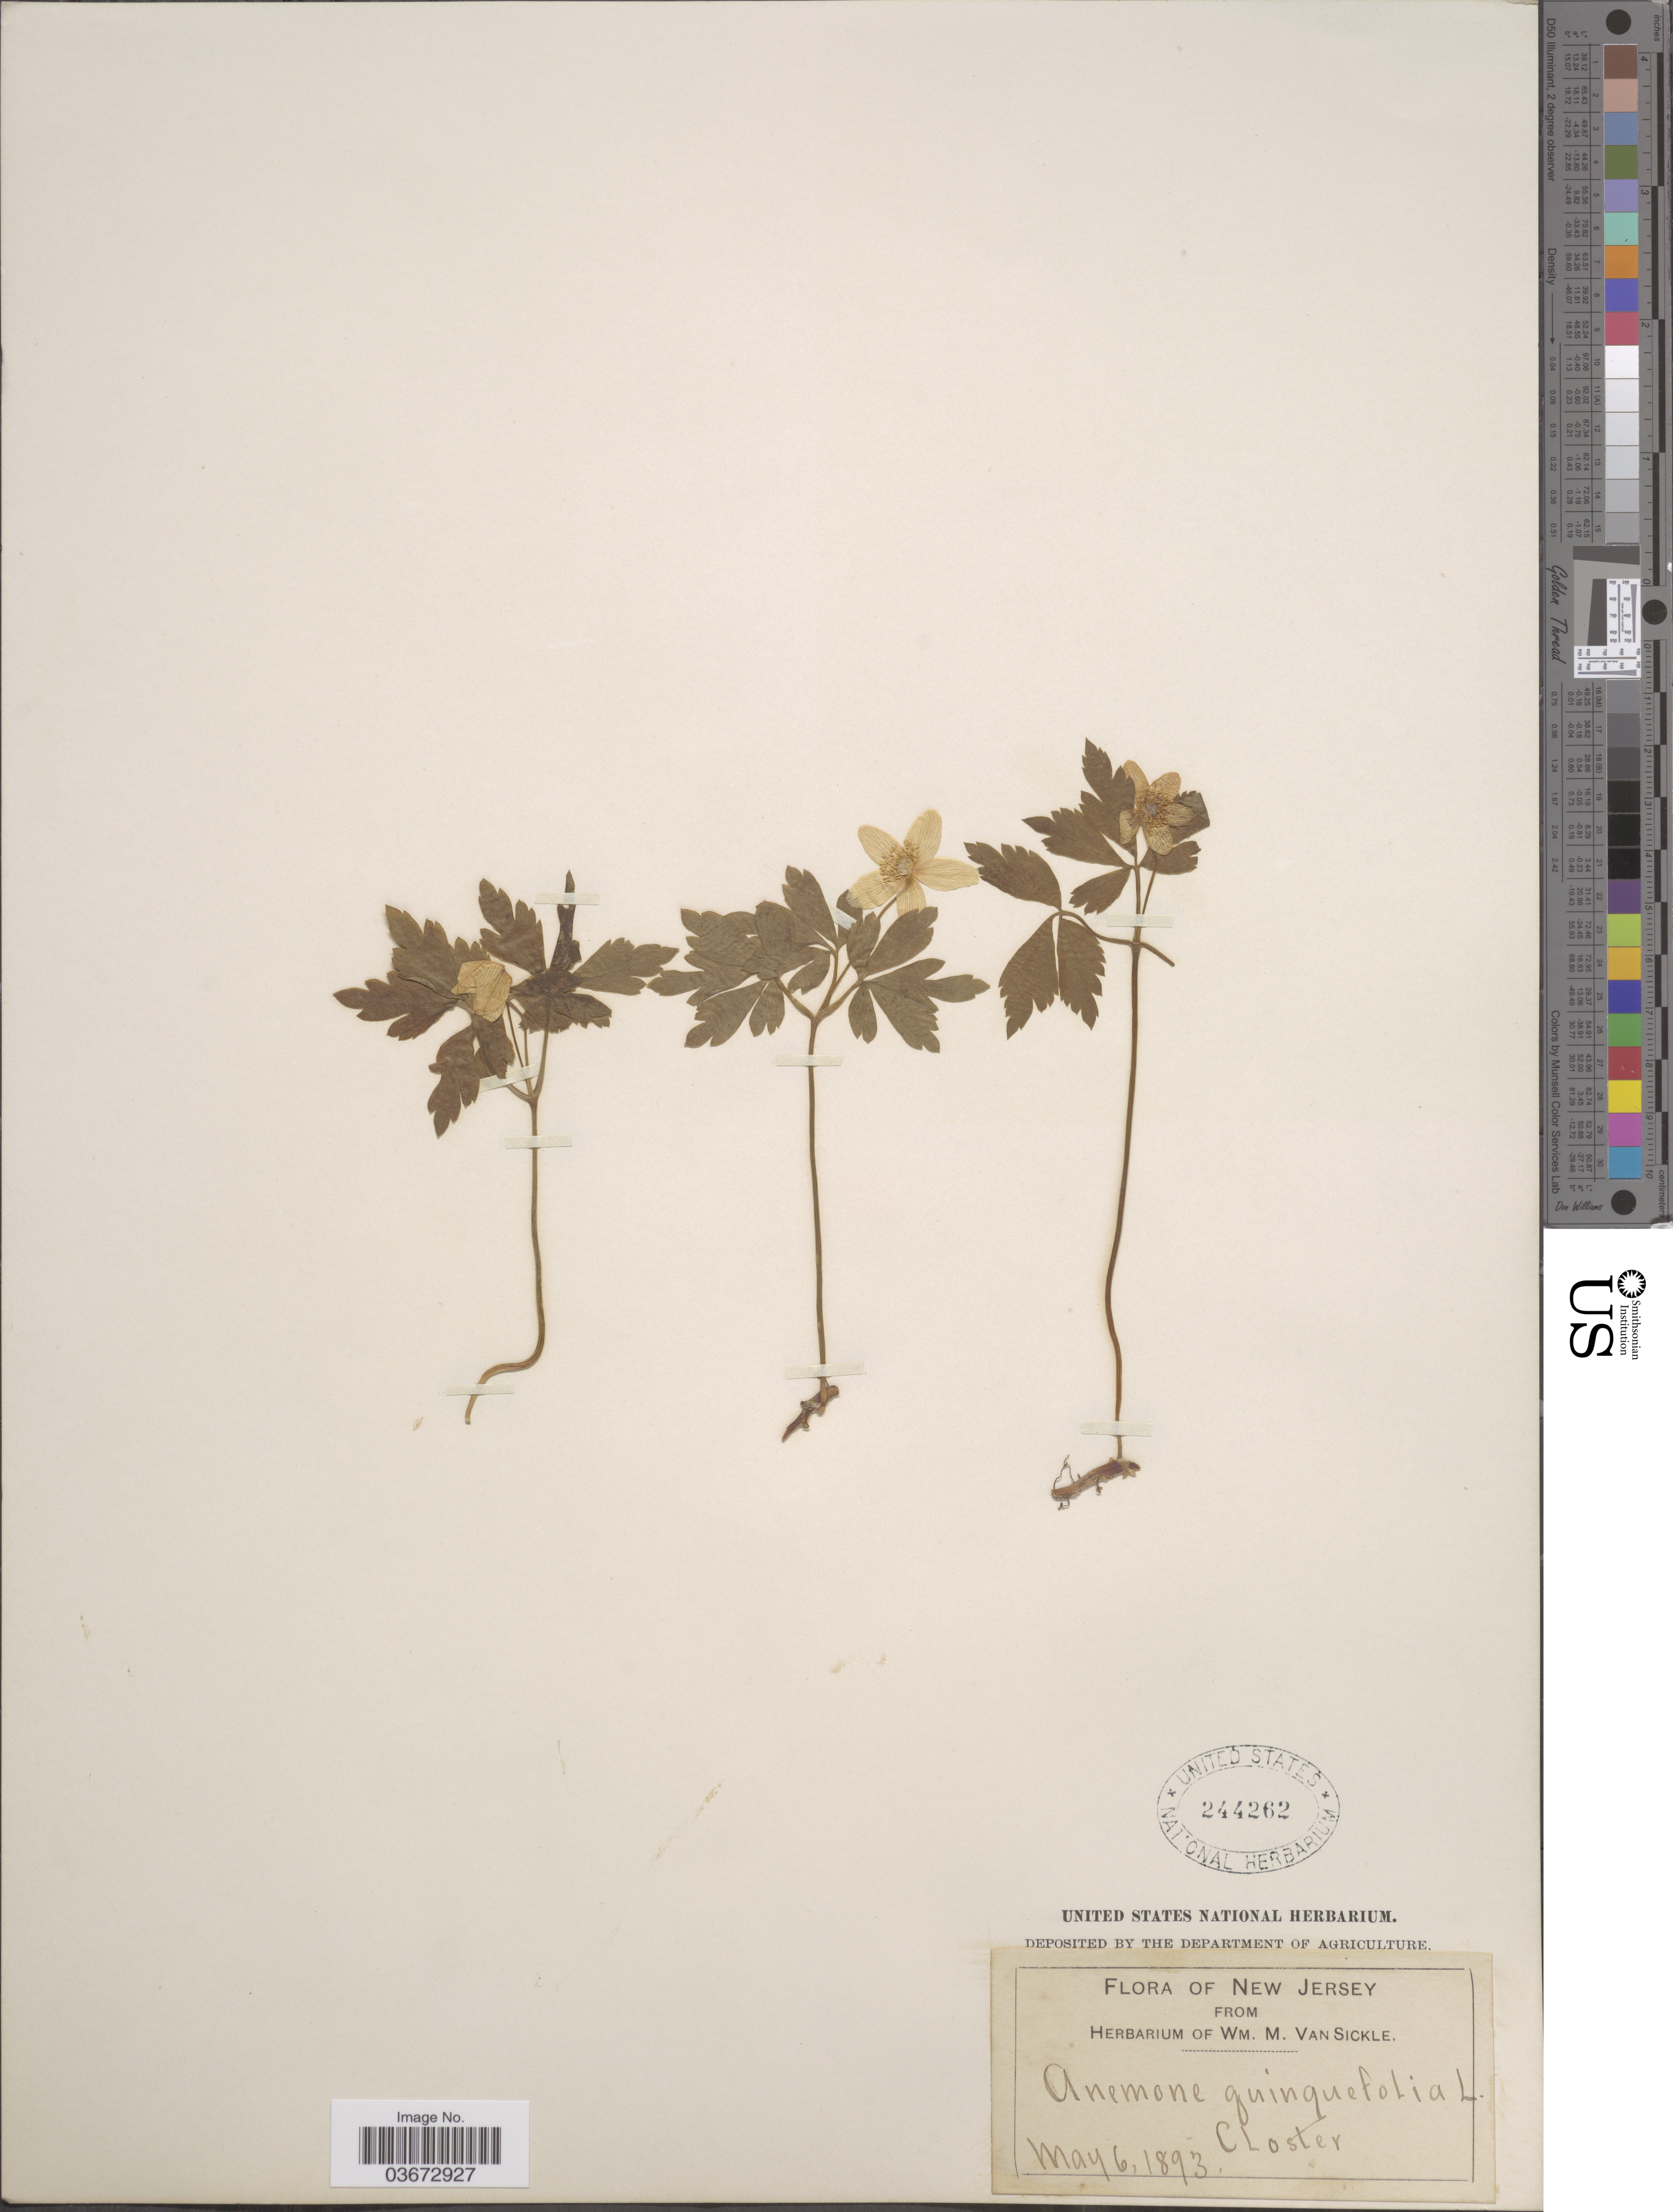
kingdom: Plantae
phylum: Tracheophyta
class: Magnoliopsida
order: Ranunculales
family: Ranunculaceae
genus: Anemone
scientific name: Anemone quinquefolia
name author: L.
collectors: ex herb. Wm. M. Van Sickle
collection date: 1893-05-06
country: United States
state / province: New Jersey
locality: Closter.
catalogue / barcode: US 244262